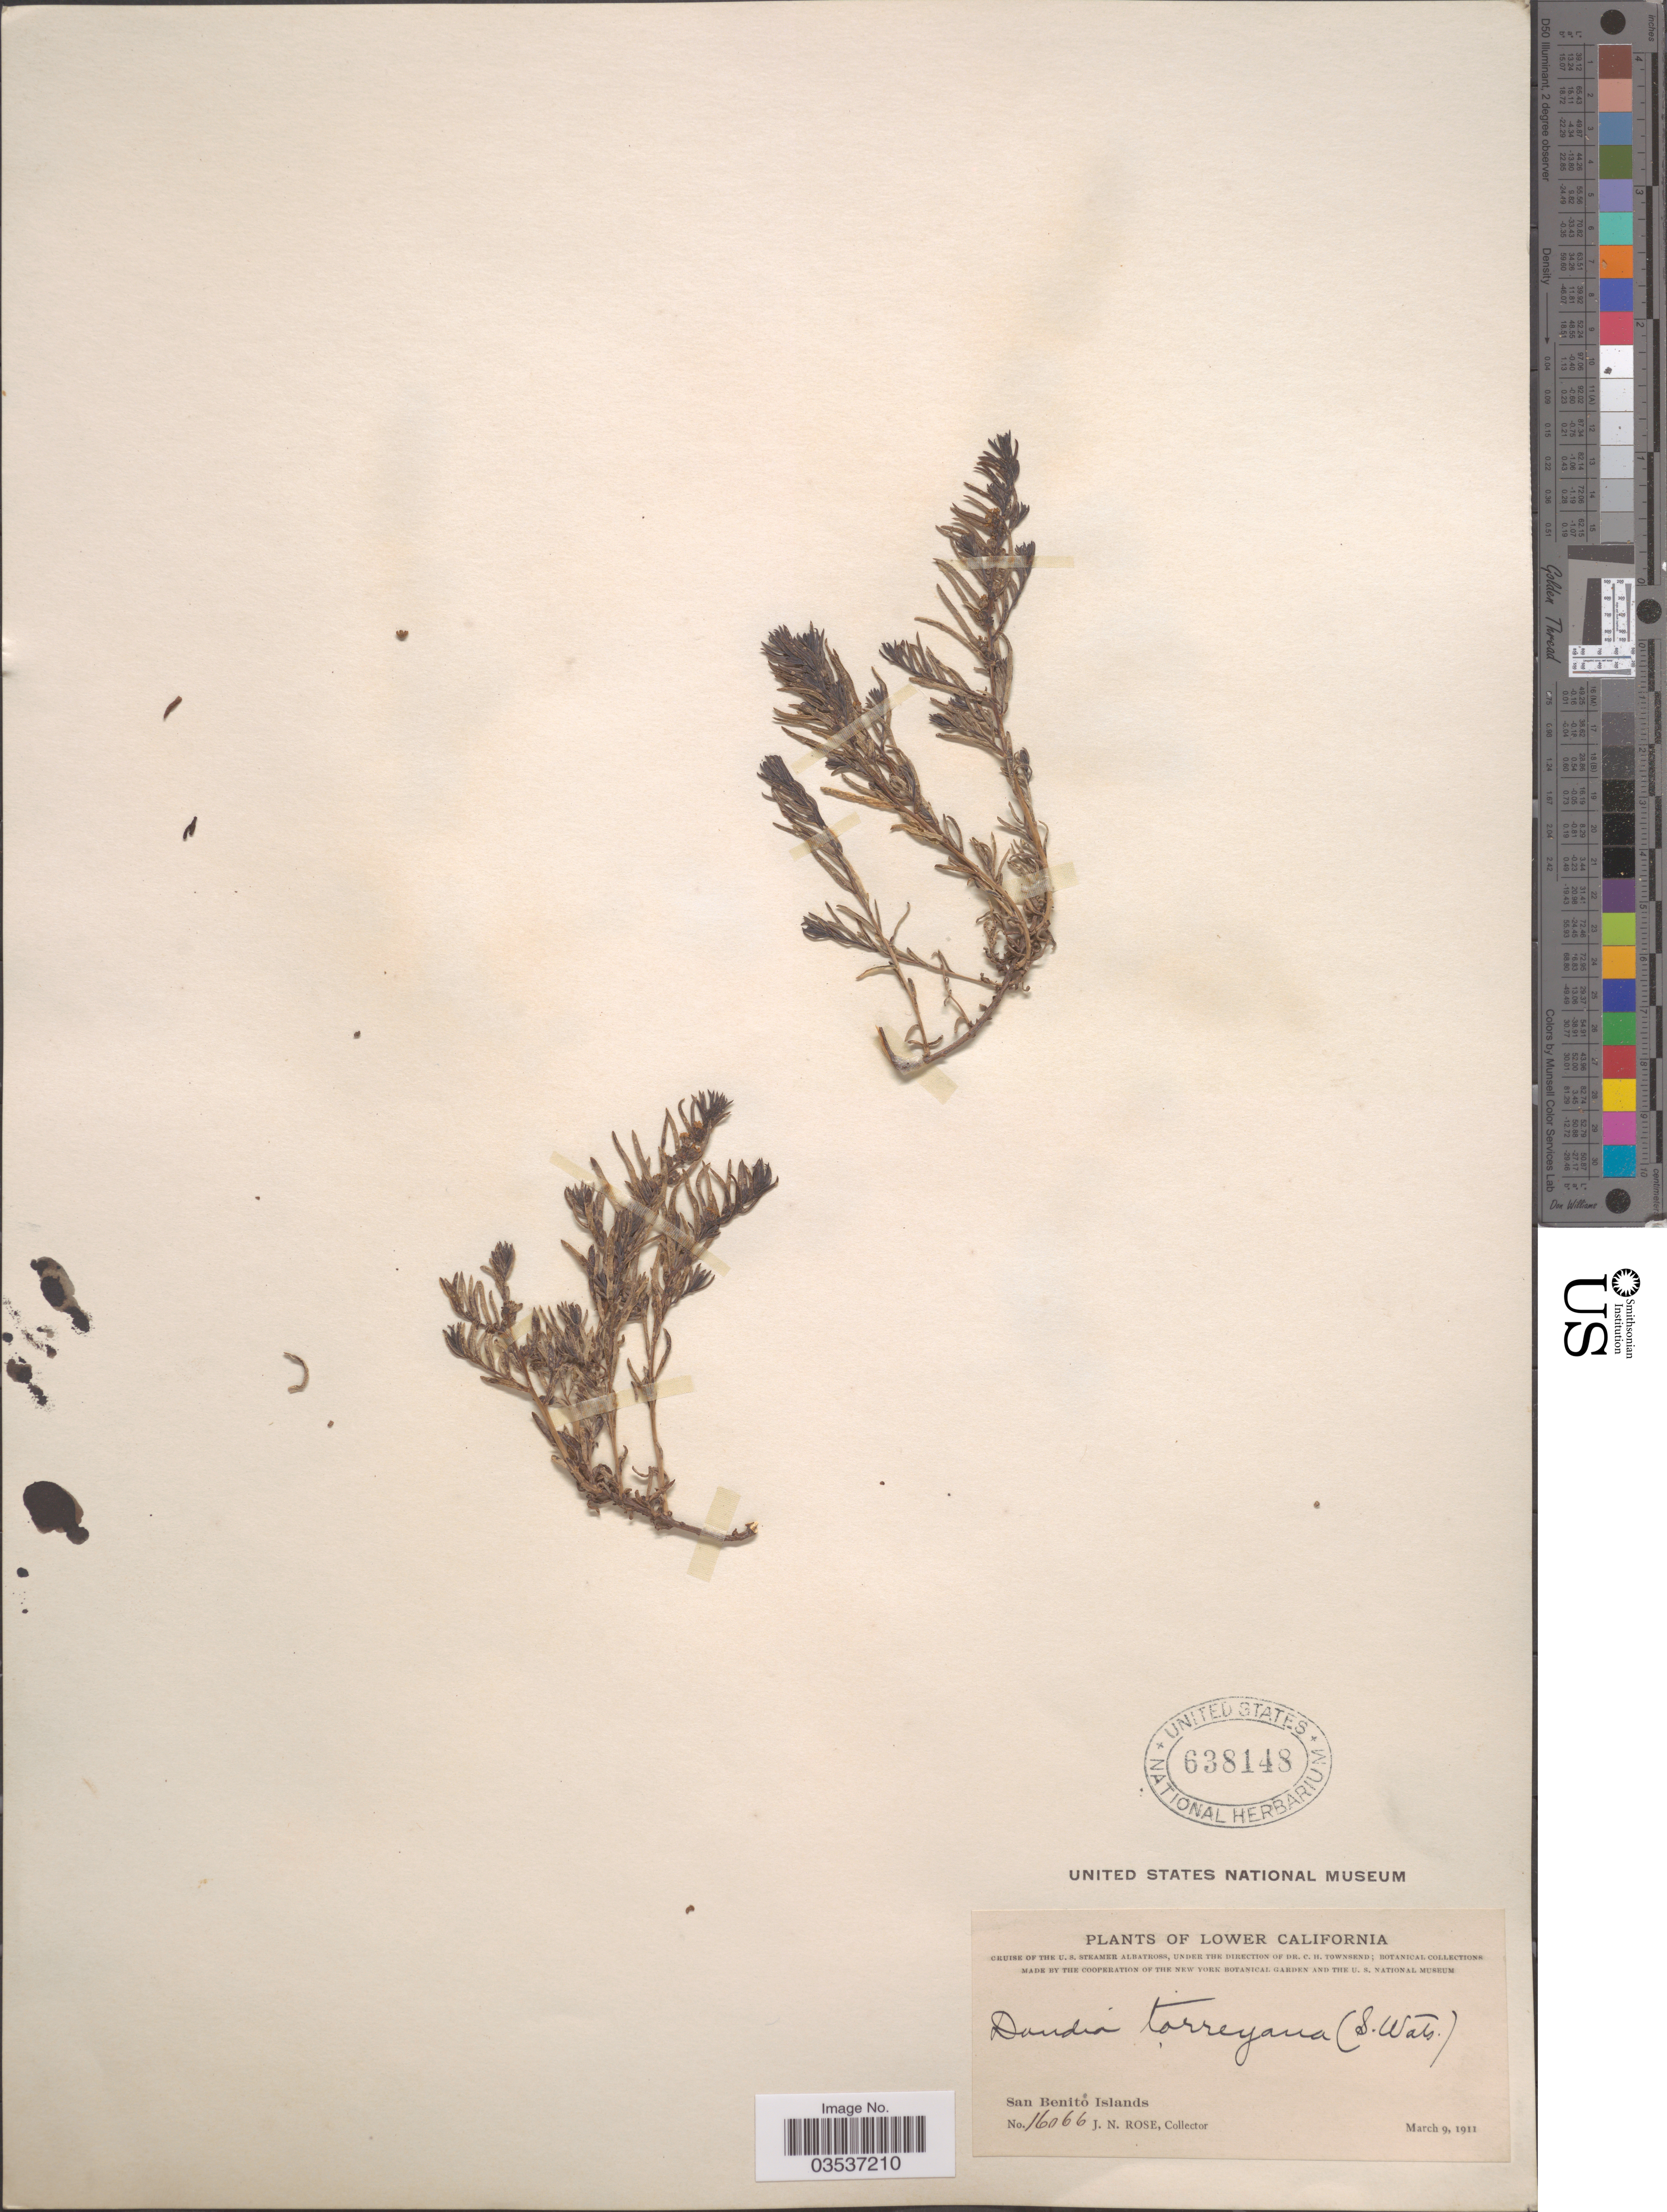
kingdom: Plantae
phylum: Tracheophyta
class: Magnoliopsida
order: Caryophyllales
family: Amaranthaceae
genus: Suaeda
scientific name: Suaeda californica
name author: S. Watson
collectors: J. N. Rose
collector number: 16066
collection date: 1911-03-09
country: Mexico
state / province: Baja California Norte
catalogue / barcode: US 638148